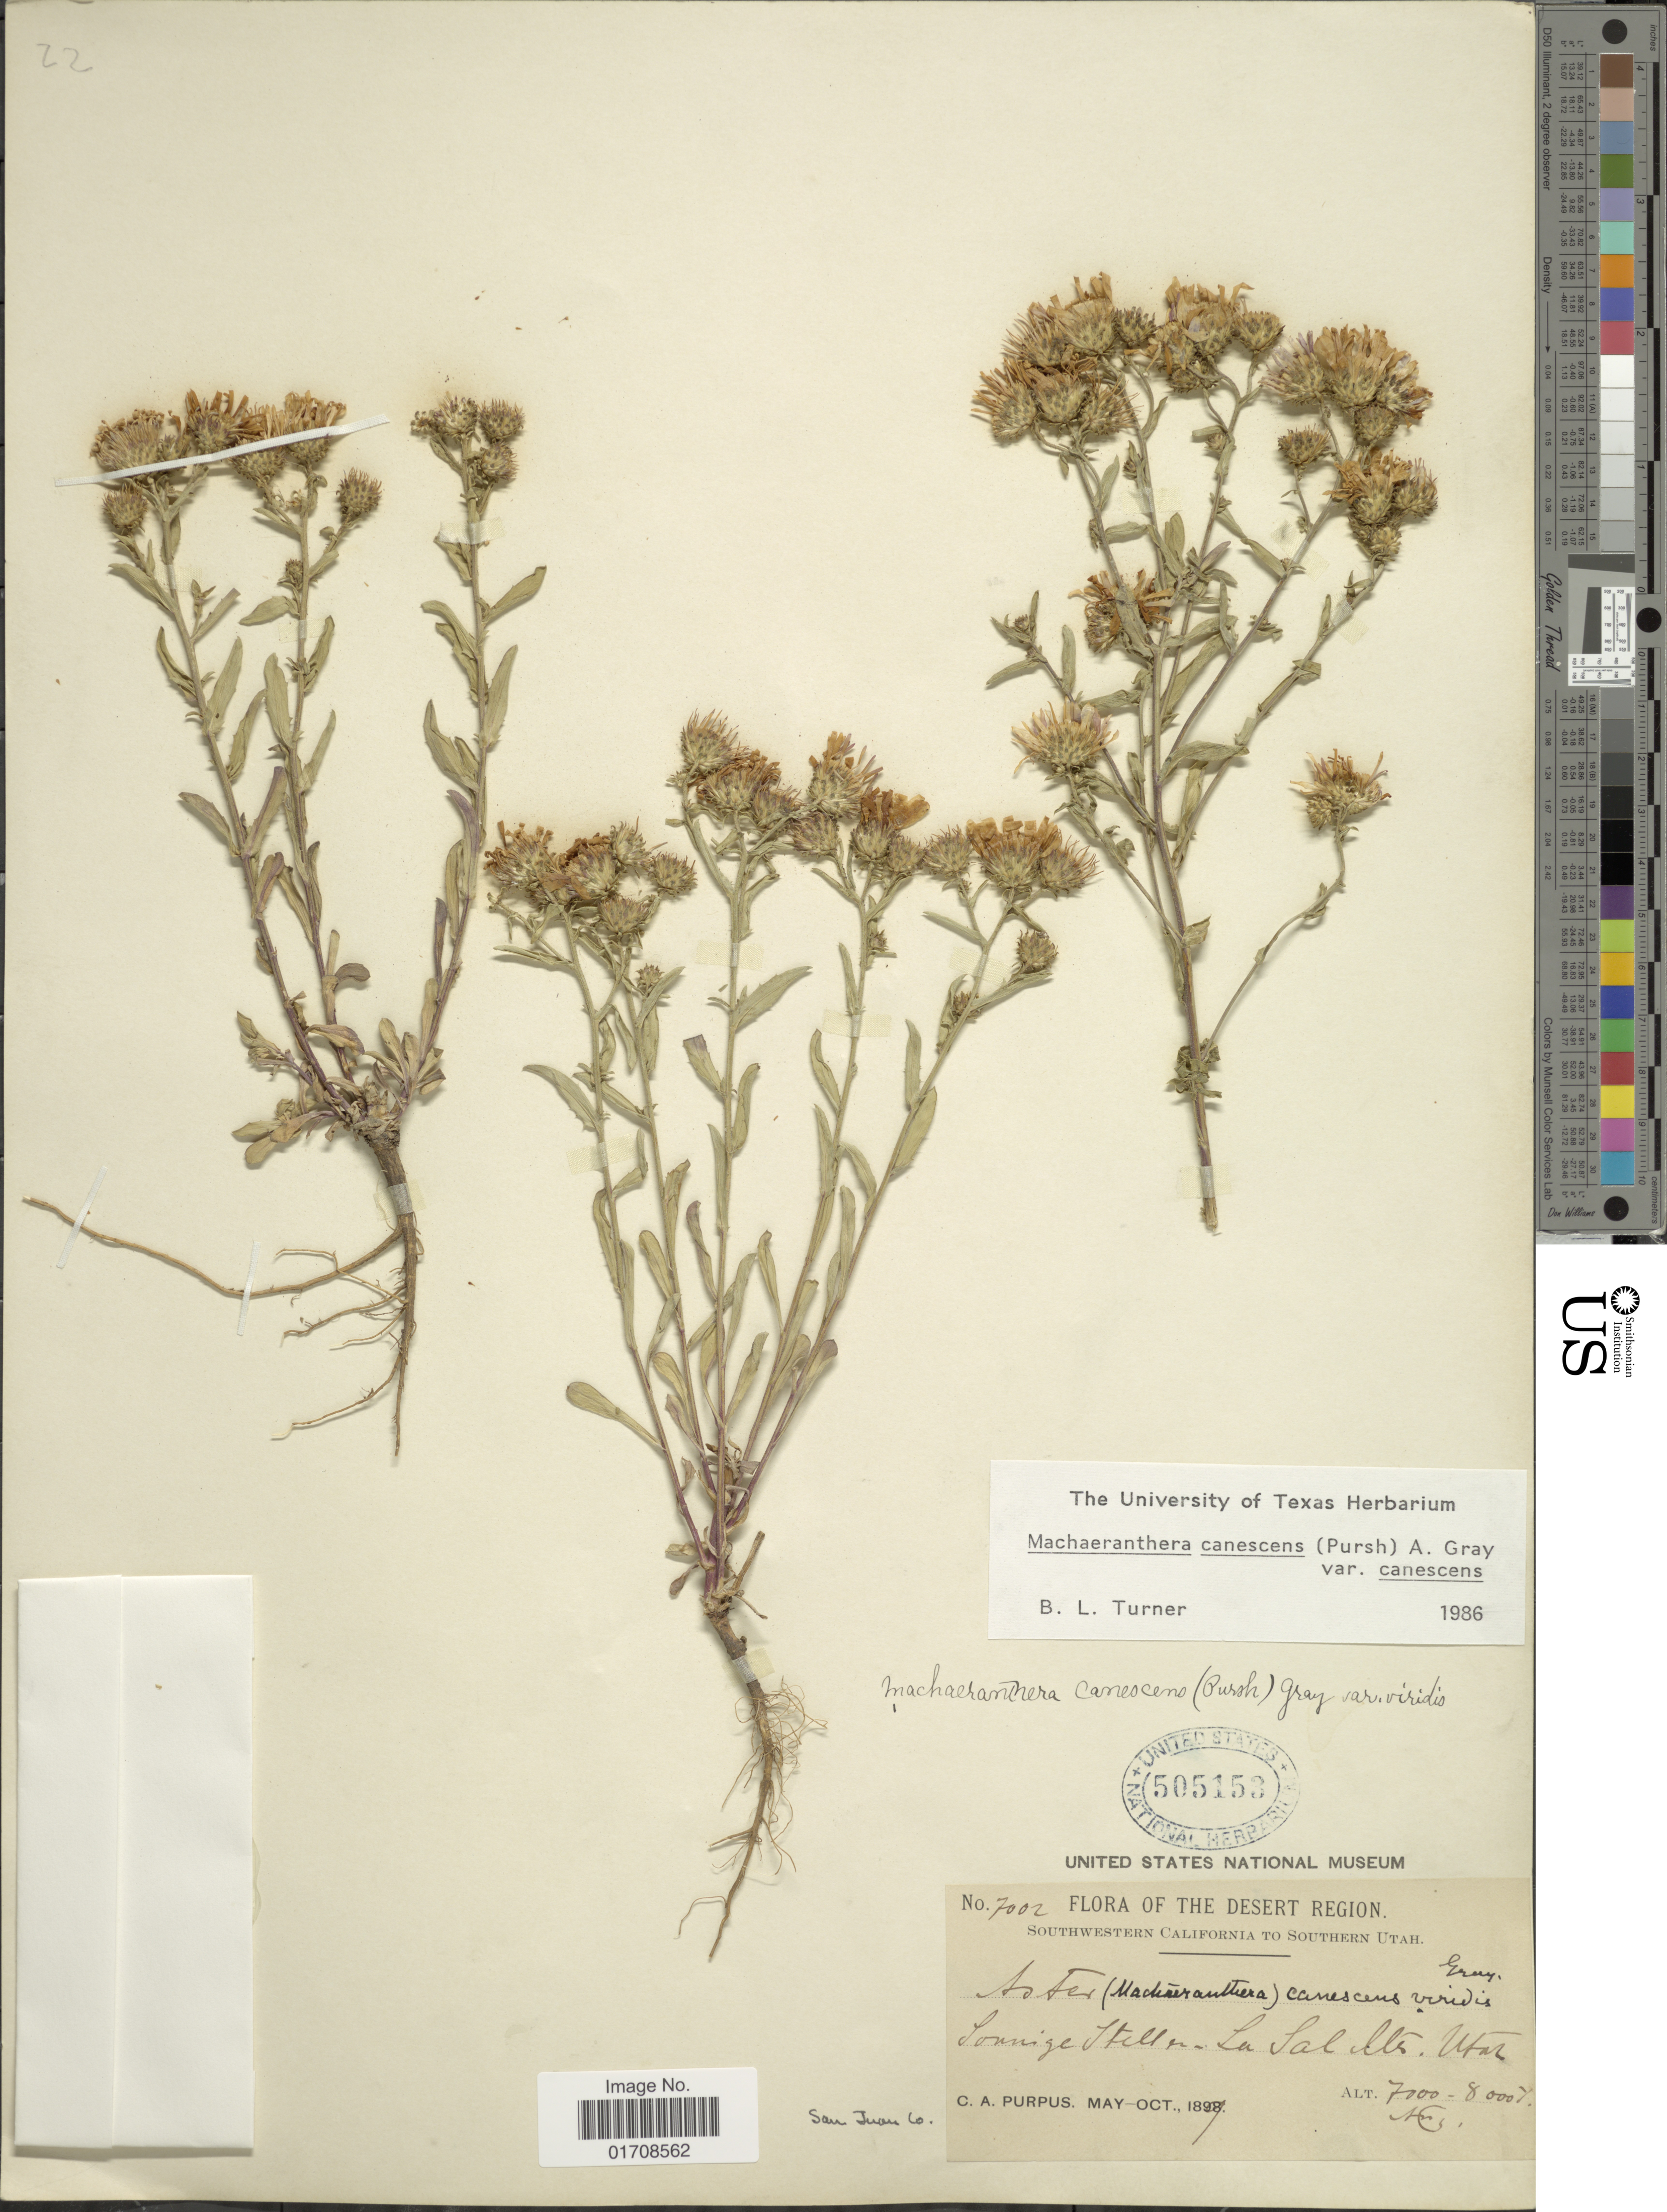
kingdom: Plantae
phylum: Tracheophyta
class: Magnoliopsida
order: Asterales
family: Asteraceae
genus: Machaeranthera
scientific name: Machaeranthera canescens var. canescens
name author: (Pursh) A. Gray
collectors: C. A. Purpus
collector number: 7002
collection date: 1899-05/1899-10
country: United States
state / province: Utah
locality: Desert Region, Sonnige teller-La Sal Mts., San Juan Co.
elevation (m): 2134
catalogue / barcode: US 505153